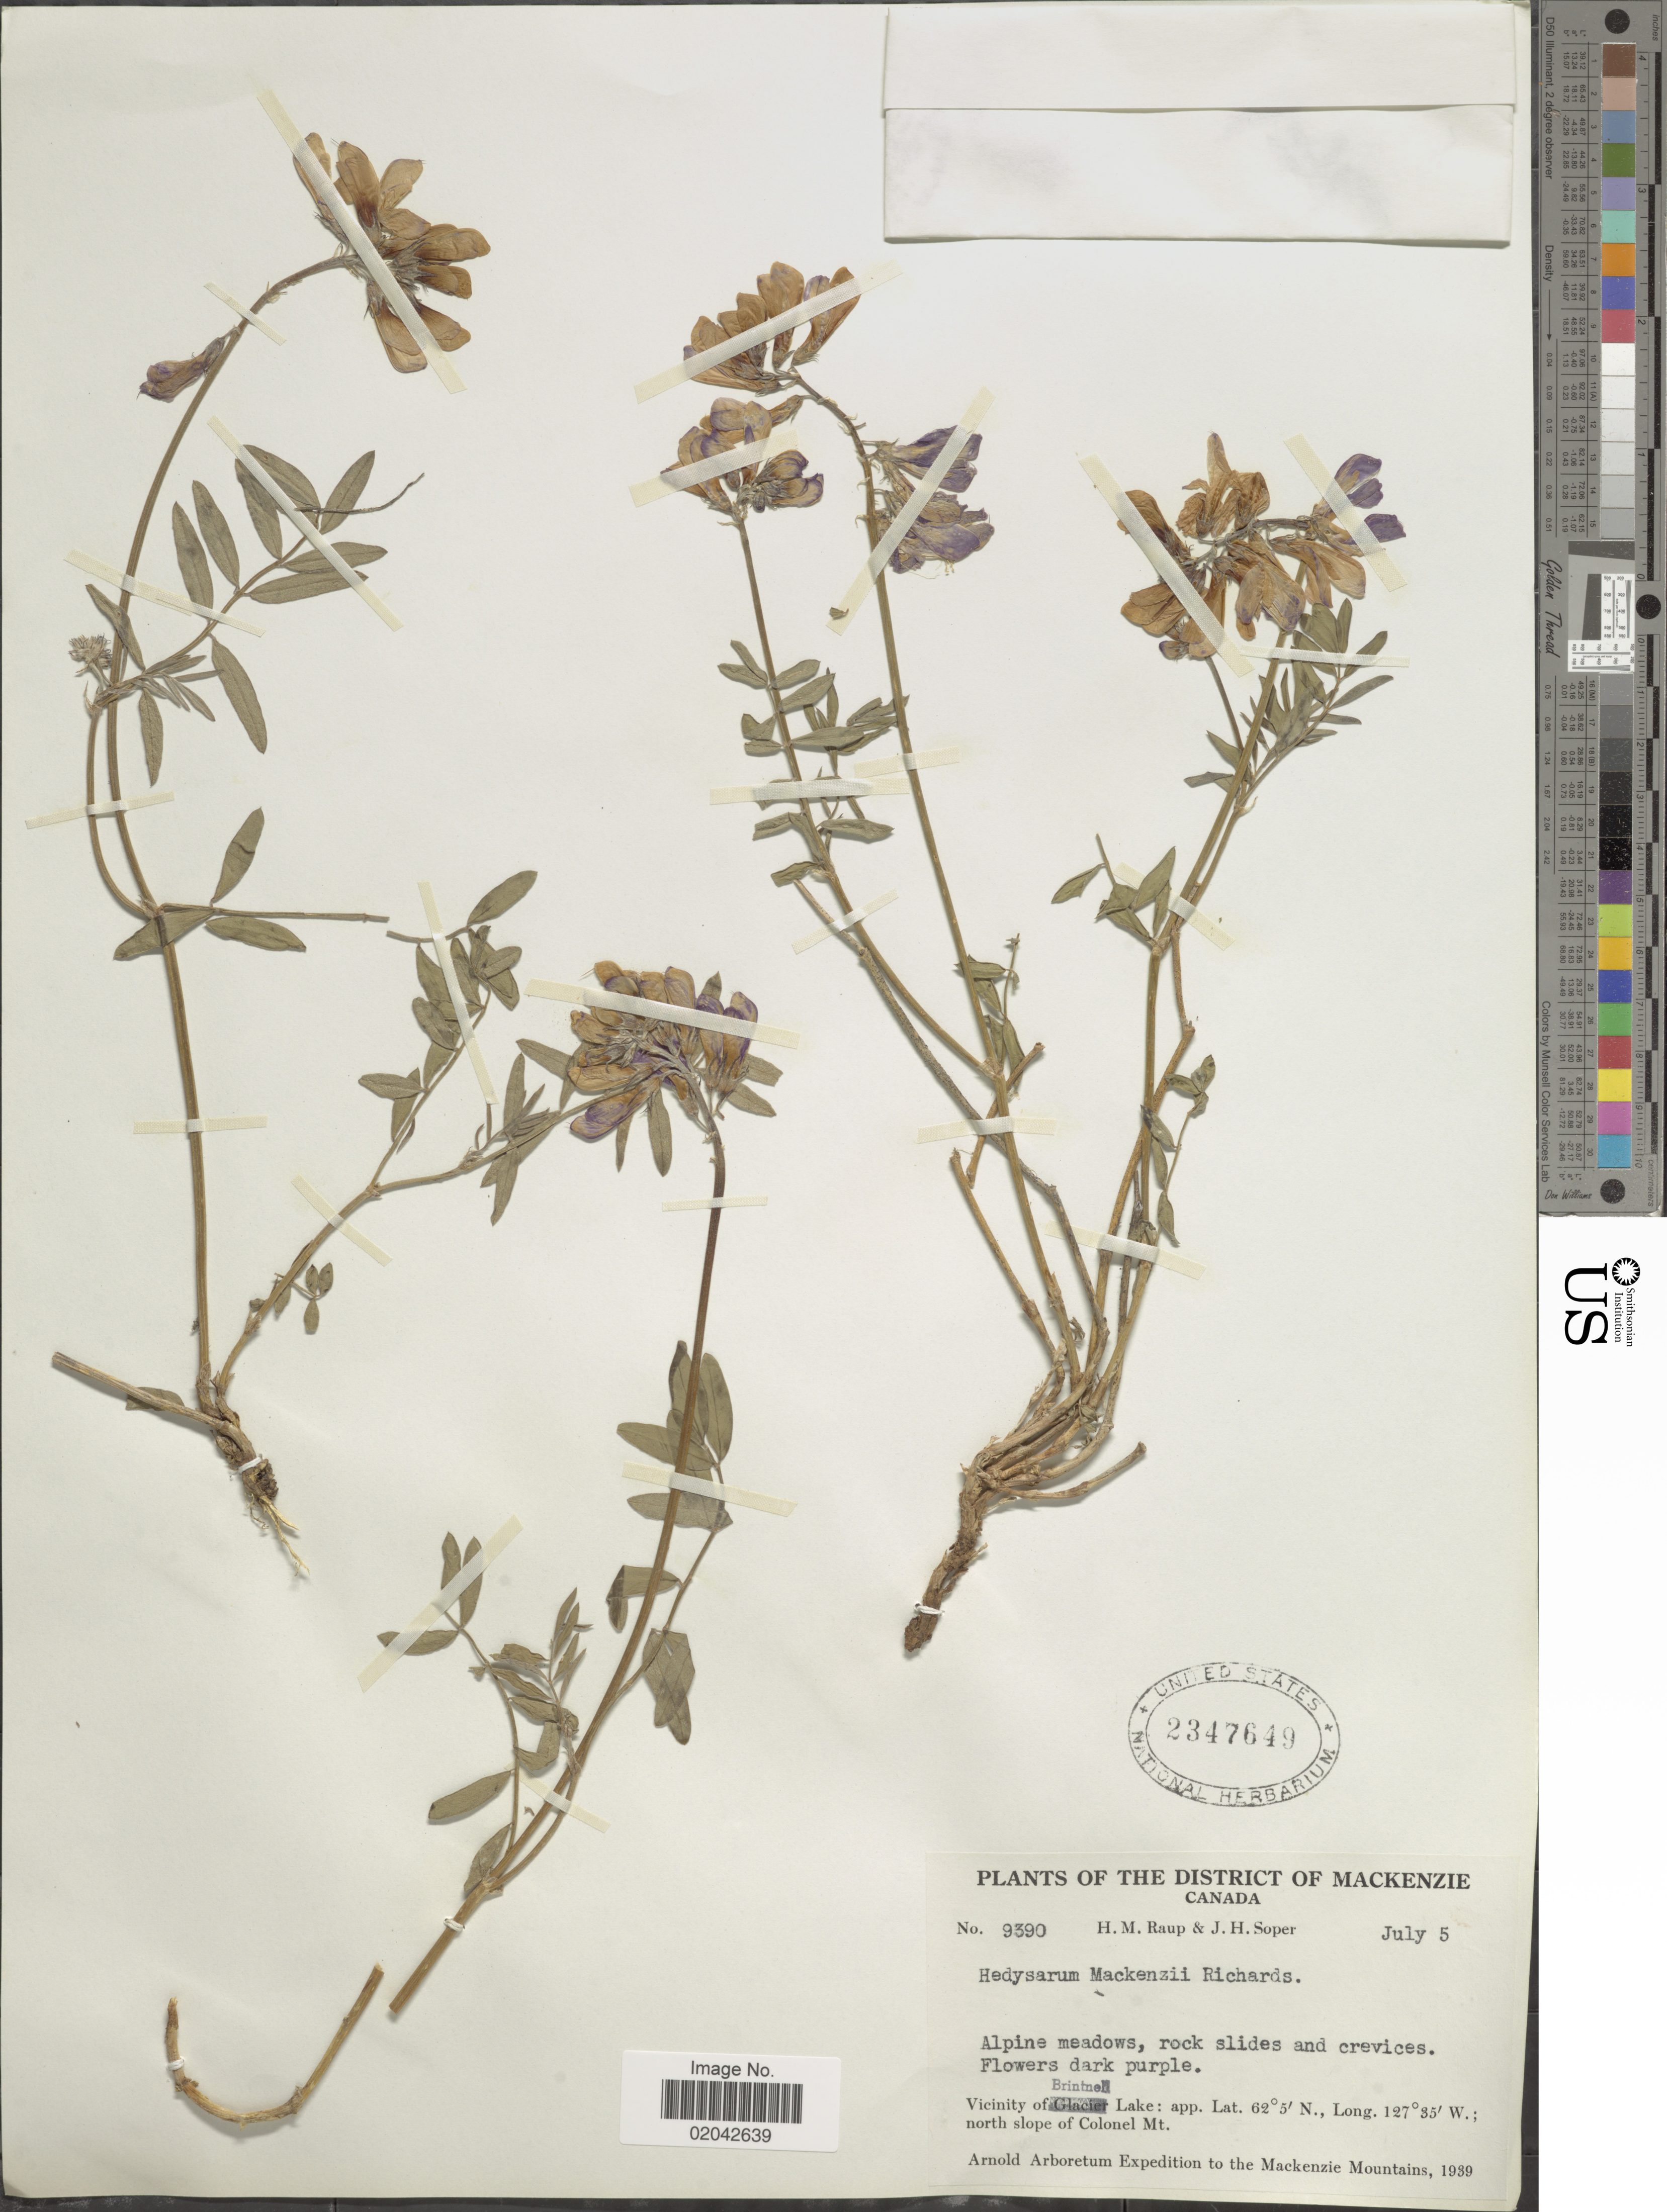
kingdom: Plantae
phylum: Tracheophyta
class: Magnoliopsida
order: Fabales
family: Fabaceae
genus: Hedysarum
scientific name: Hedysarum mackenziei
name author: Richardson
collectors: H. Raup & J. H. Soper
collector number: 9390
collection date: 1939-07-05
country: Canada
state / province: British Columbia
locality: District of Mackenzie, alpine meadows, rock slides and crevices, Vicinity of Brintell Lake, north slope of Colonel Mt.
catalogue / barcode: US 2347649